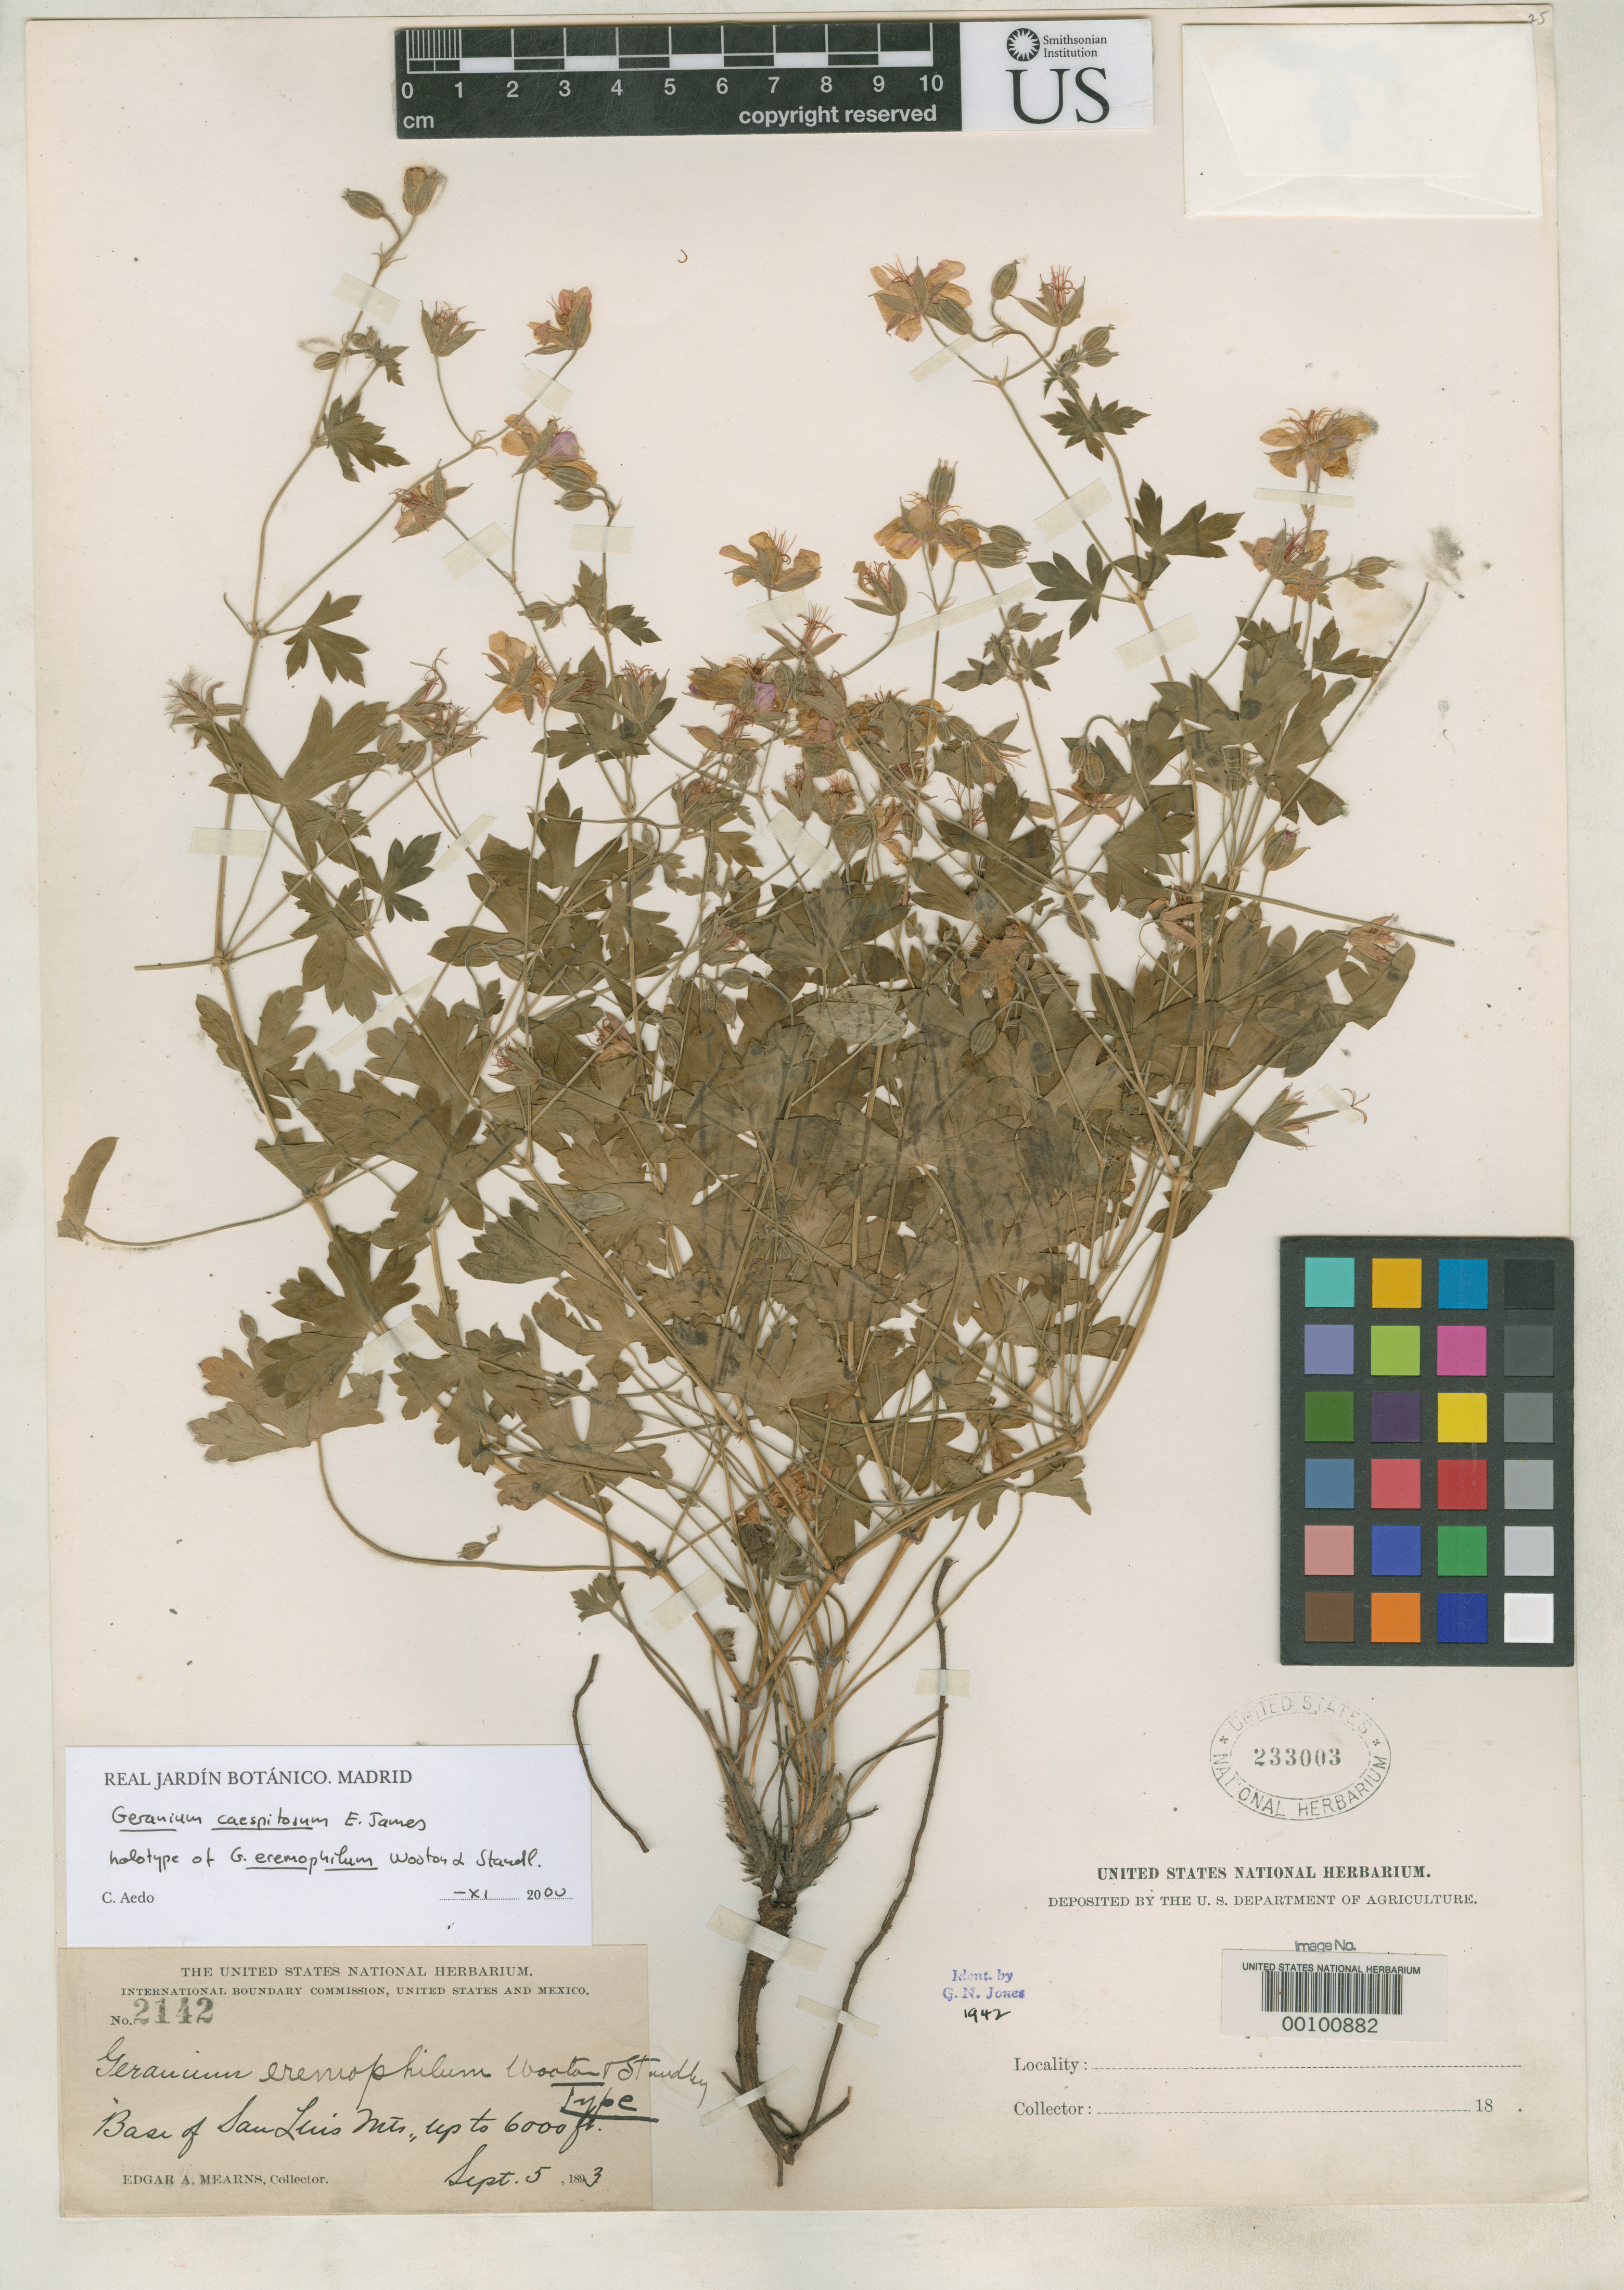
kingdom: Plantae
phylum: Tracheophyta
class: Magnoliopsida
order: Geraniales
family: Geraniaceae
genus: Geranium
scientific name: Geranium eremophilum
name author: Wooton & Standl.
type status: Holotype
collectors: E. A. Mearns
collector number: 2142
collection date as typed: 05 Sep 1893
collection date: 1893-09-05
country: United States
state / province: New Mexico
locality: San Luis Mts.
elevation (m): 1829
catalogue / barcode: US 233003